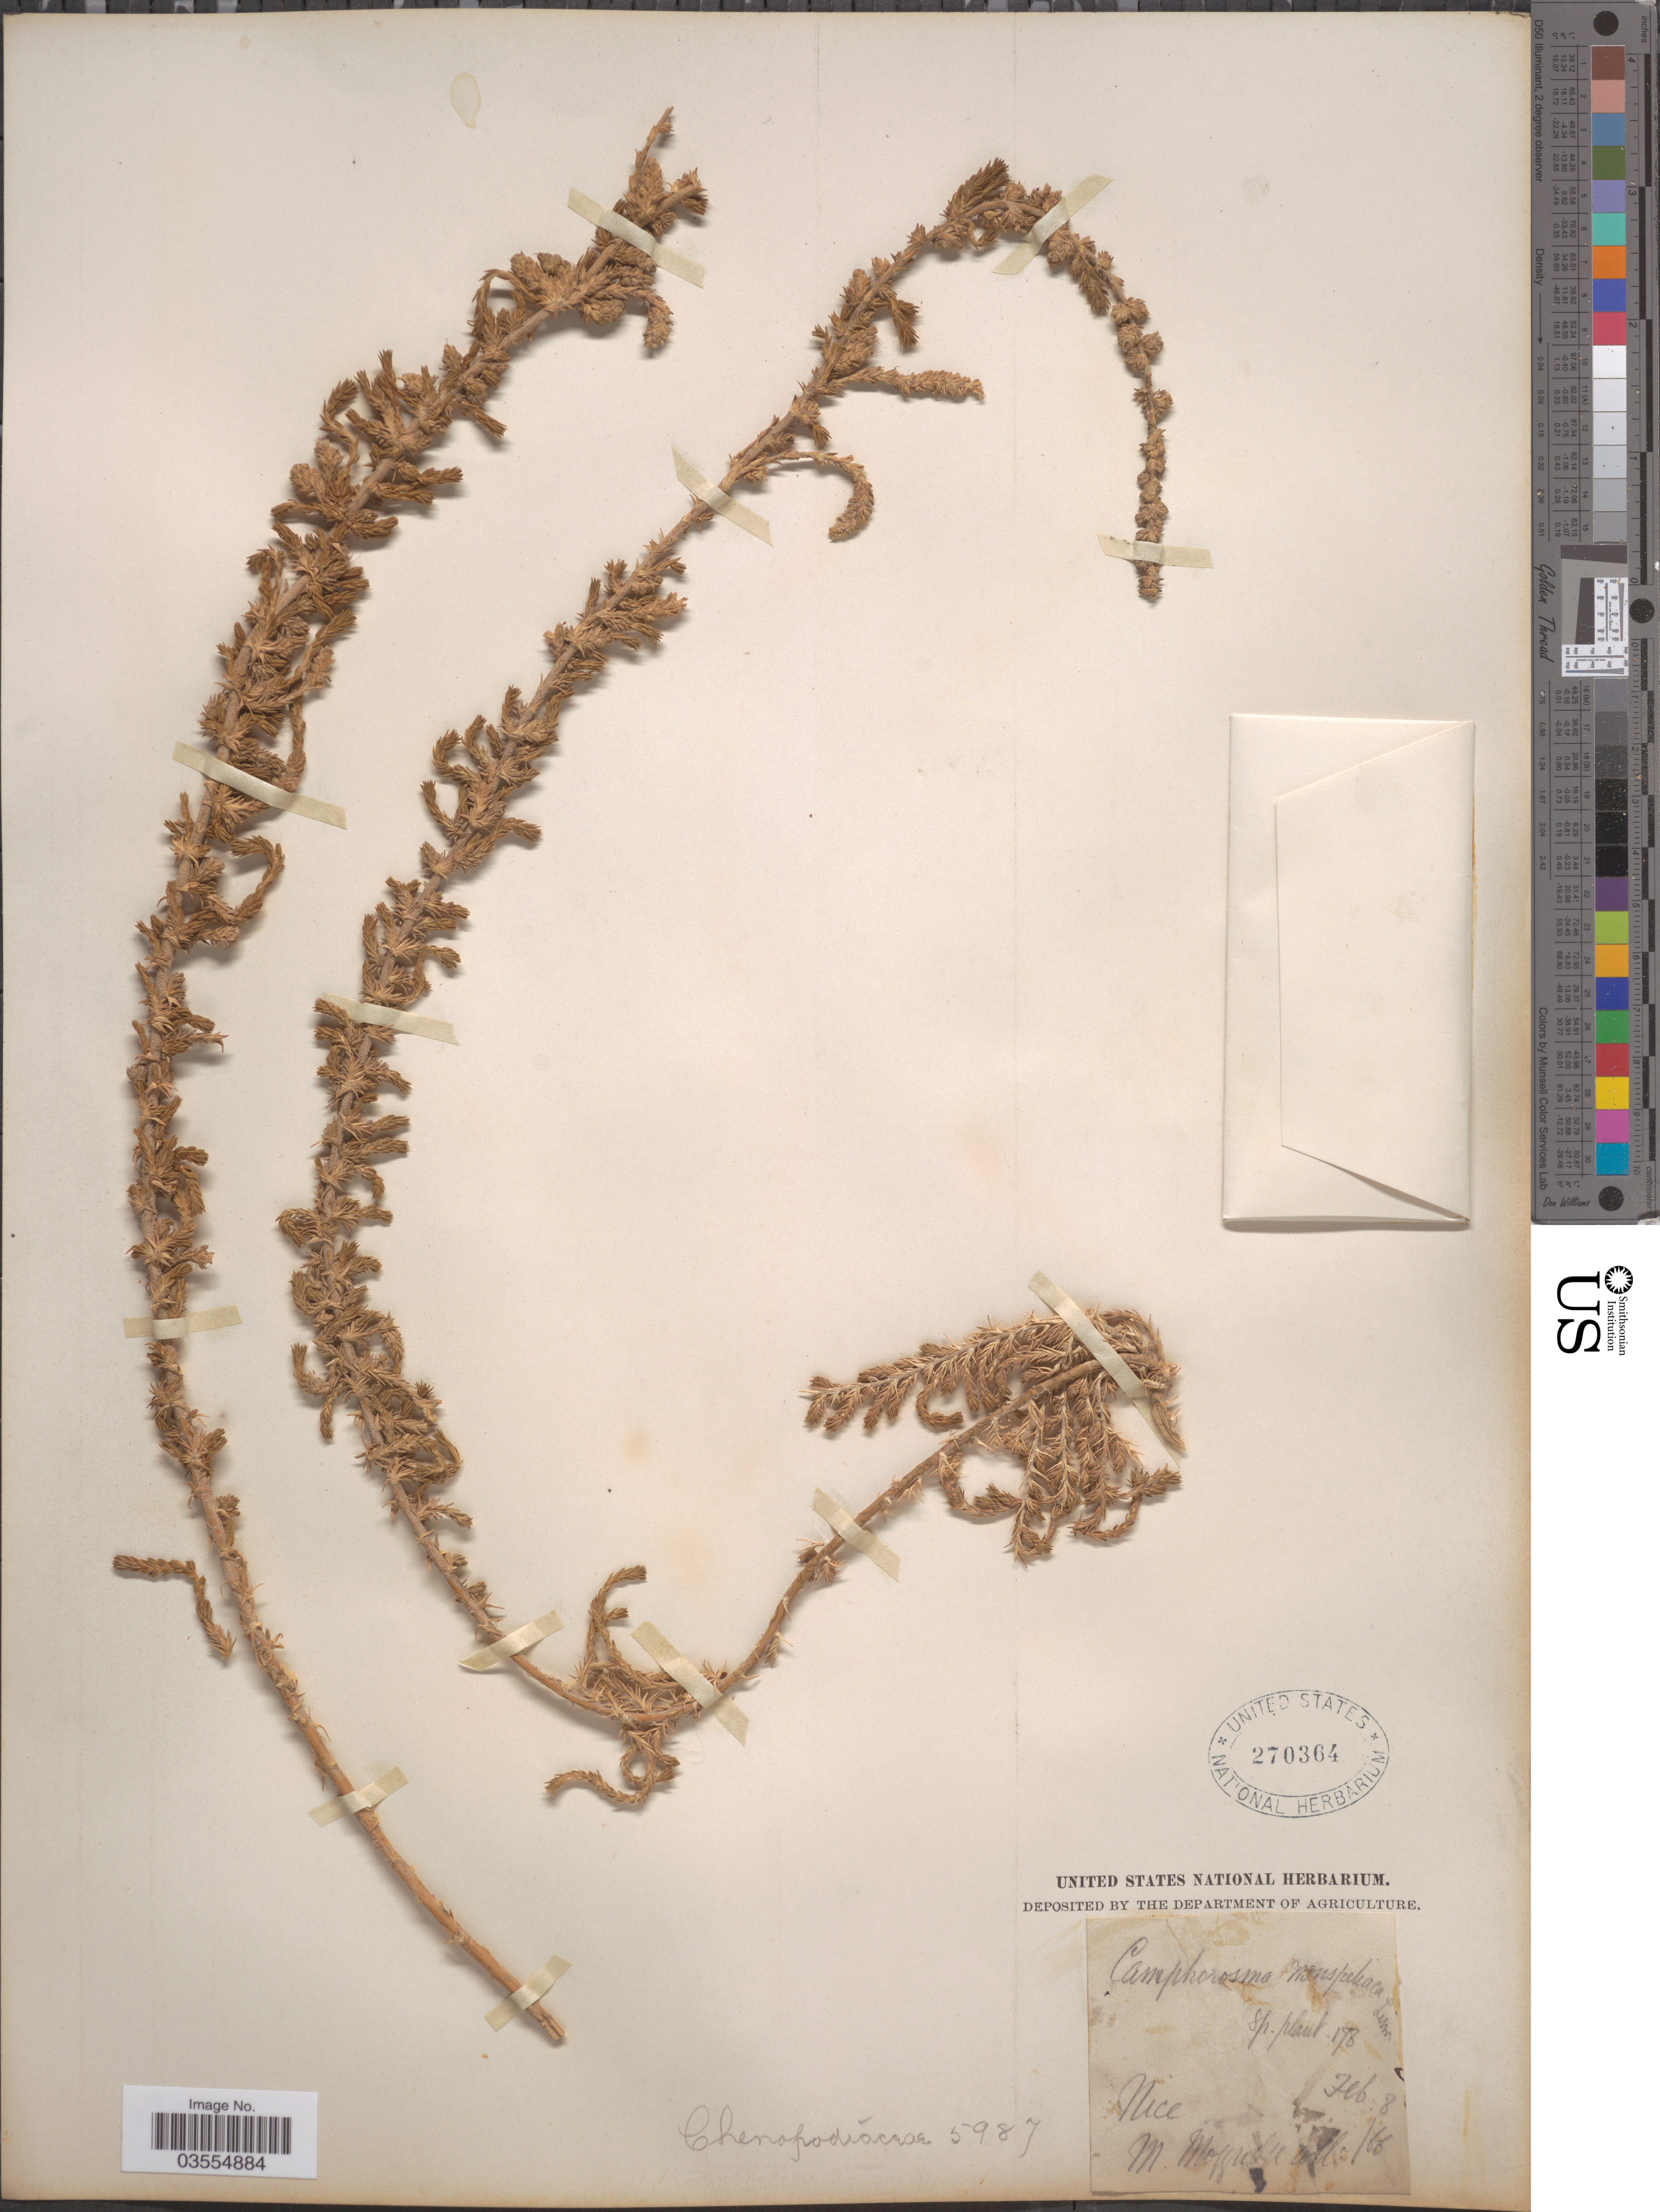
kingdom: Plantae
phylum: Tracheophyta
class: Magnoliopsida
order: Caryophyllales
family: Amaranthaceae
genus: Camphorosma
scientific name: Camphorosma monspeliaca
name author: L.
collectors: M. Moggridge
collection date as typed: Transcribed d/m/y: 8/2/66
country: France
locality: Nice.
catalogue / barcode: US 270364